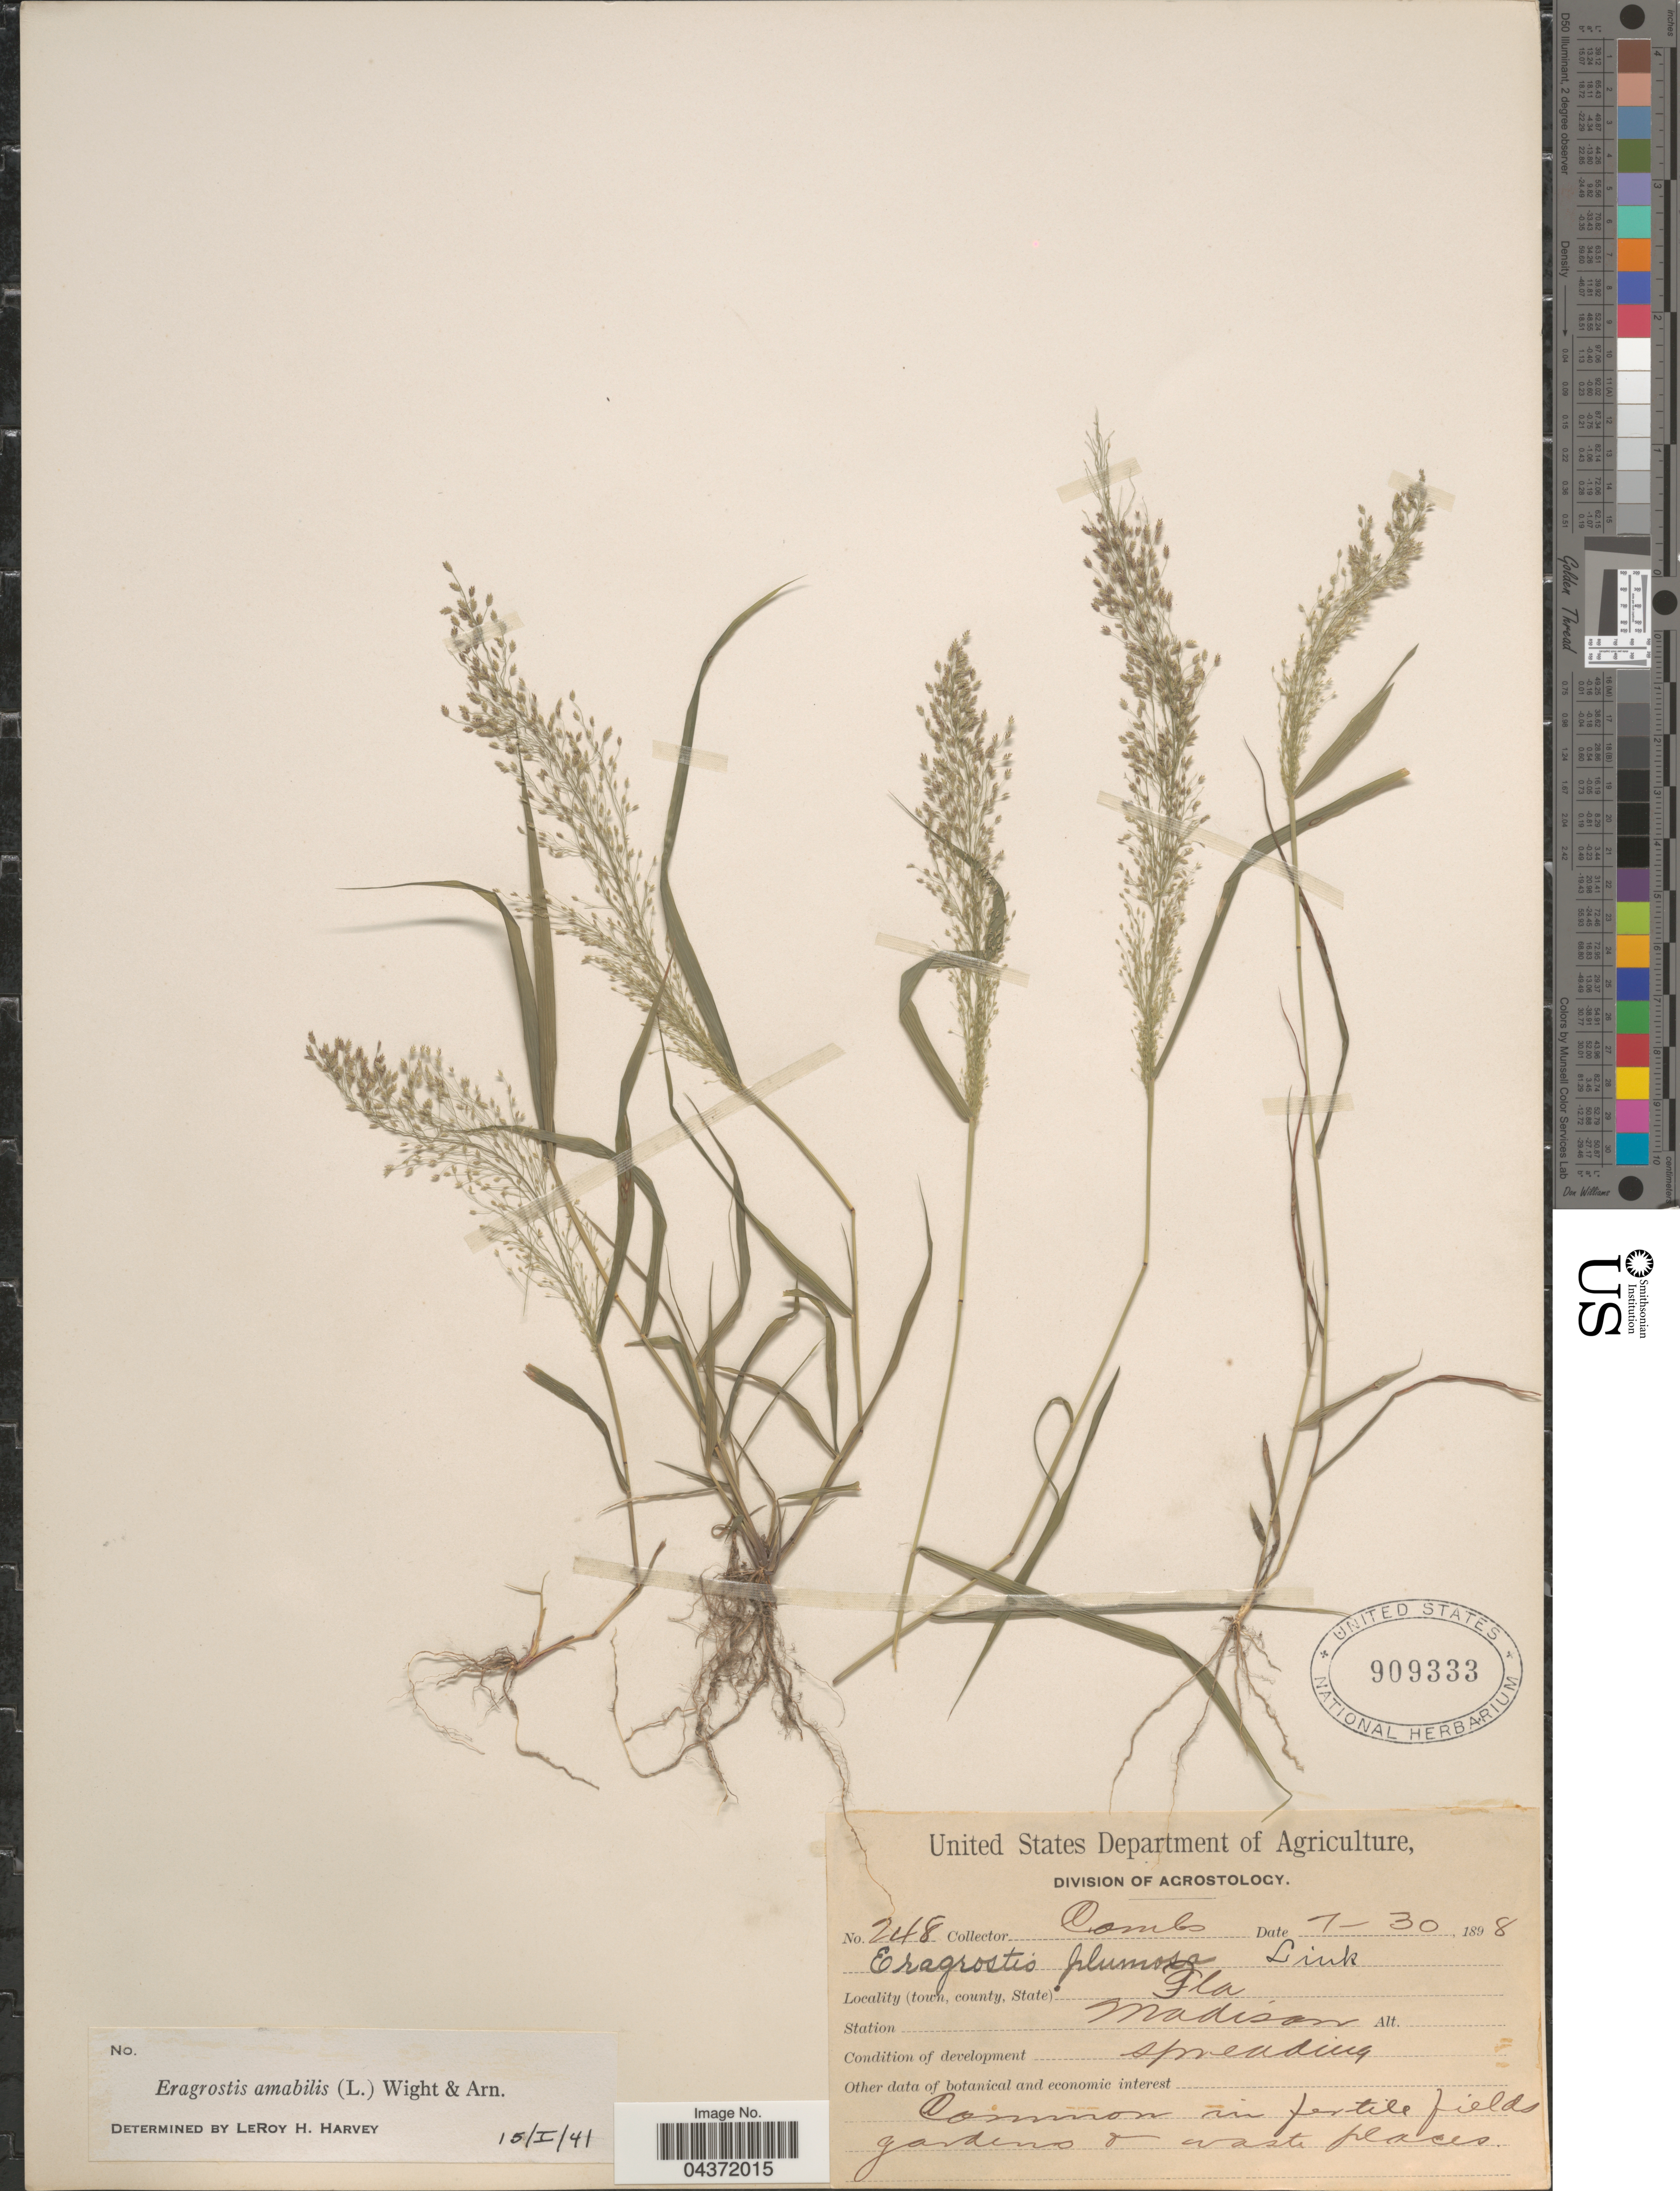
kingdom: Plantae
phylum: Tracheophyta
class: Liliopsida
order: Poales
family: Poaceae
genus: Eragrostis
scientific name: Eragrostis tenella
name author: (L.) P. Beauv. ex Roem. & Schult.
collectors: -. Combs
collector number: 248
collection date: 1898-07-30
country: United States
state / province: Florida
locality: Madison.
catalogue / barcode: US 909333